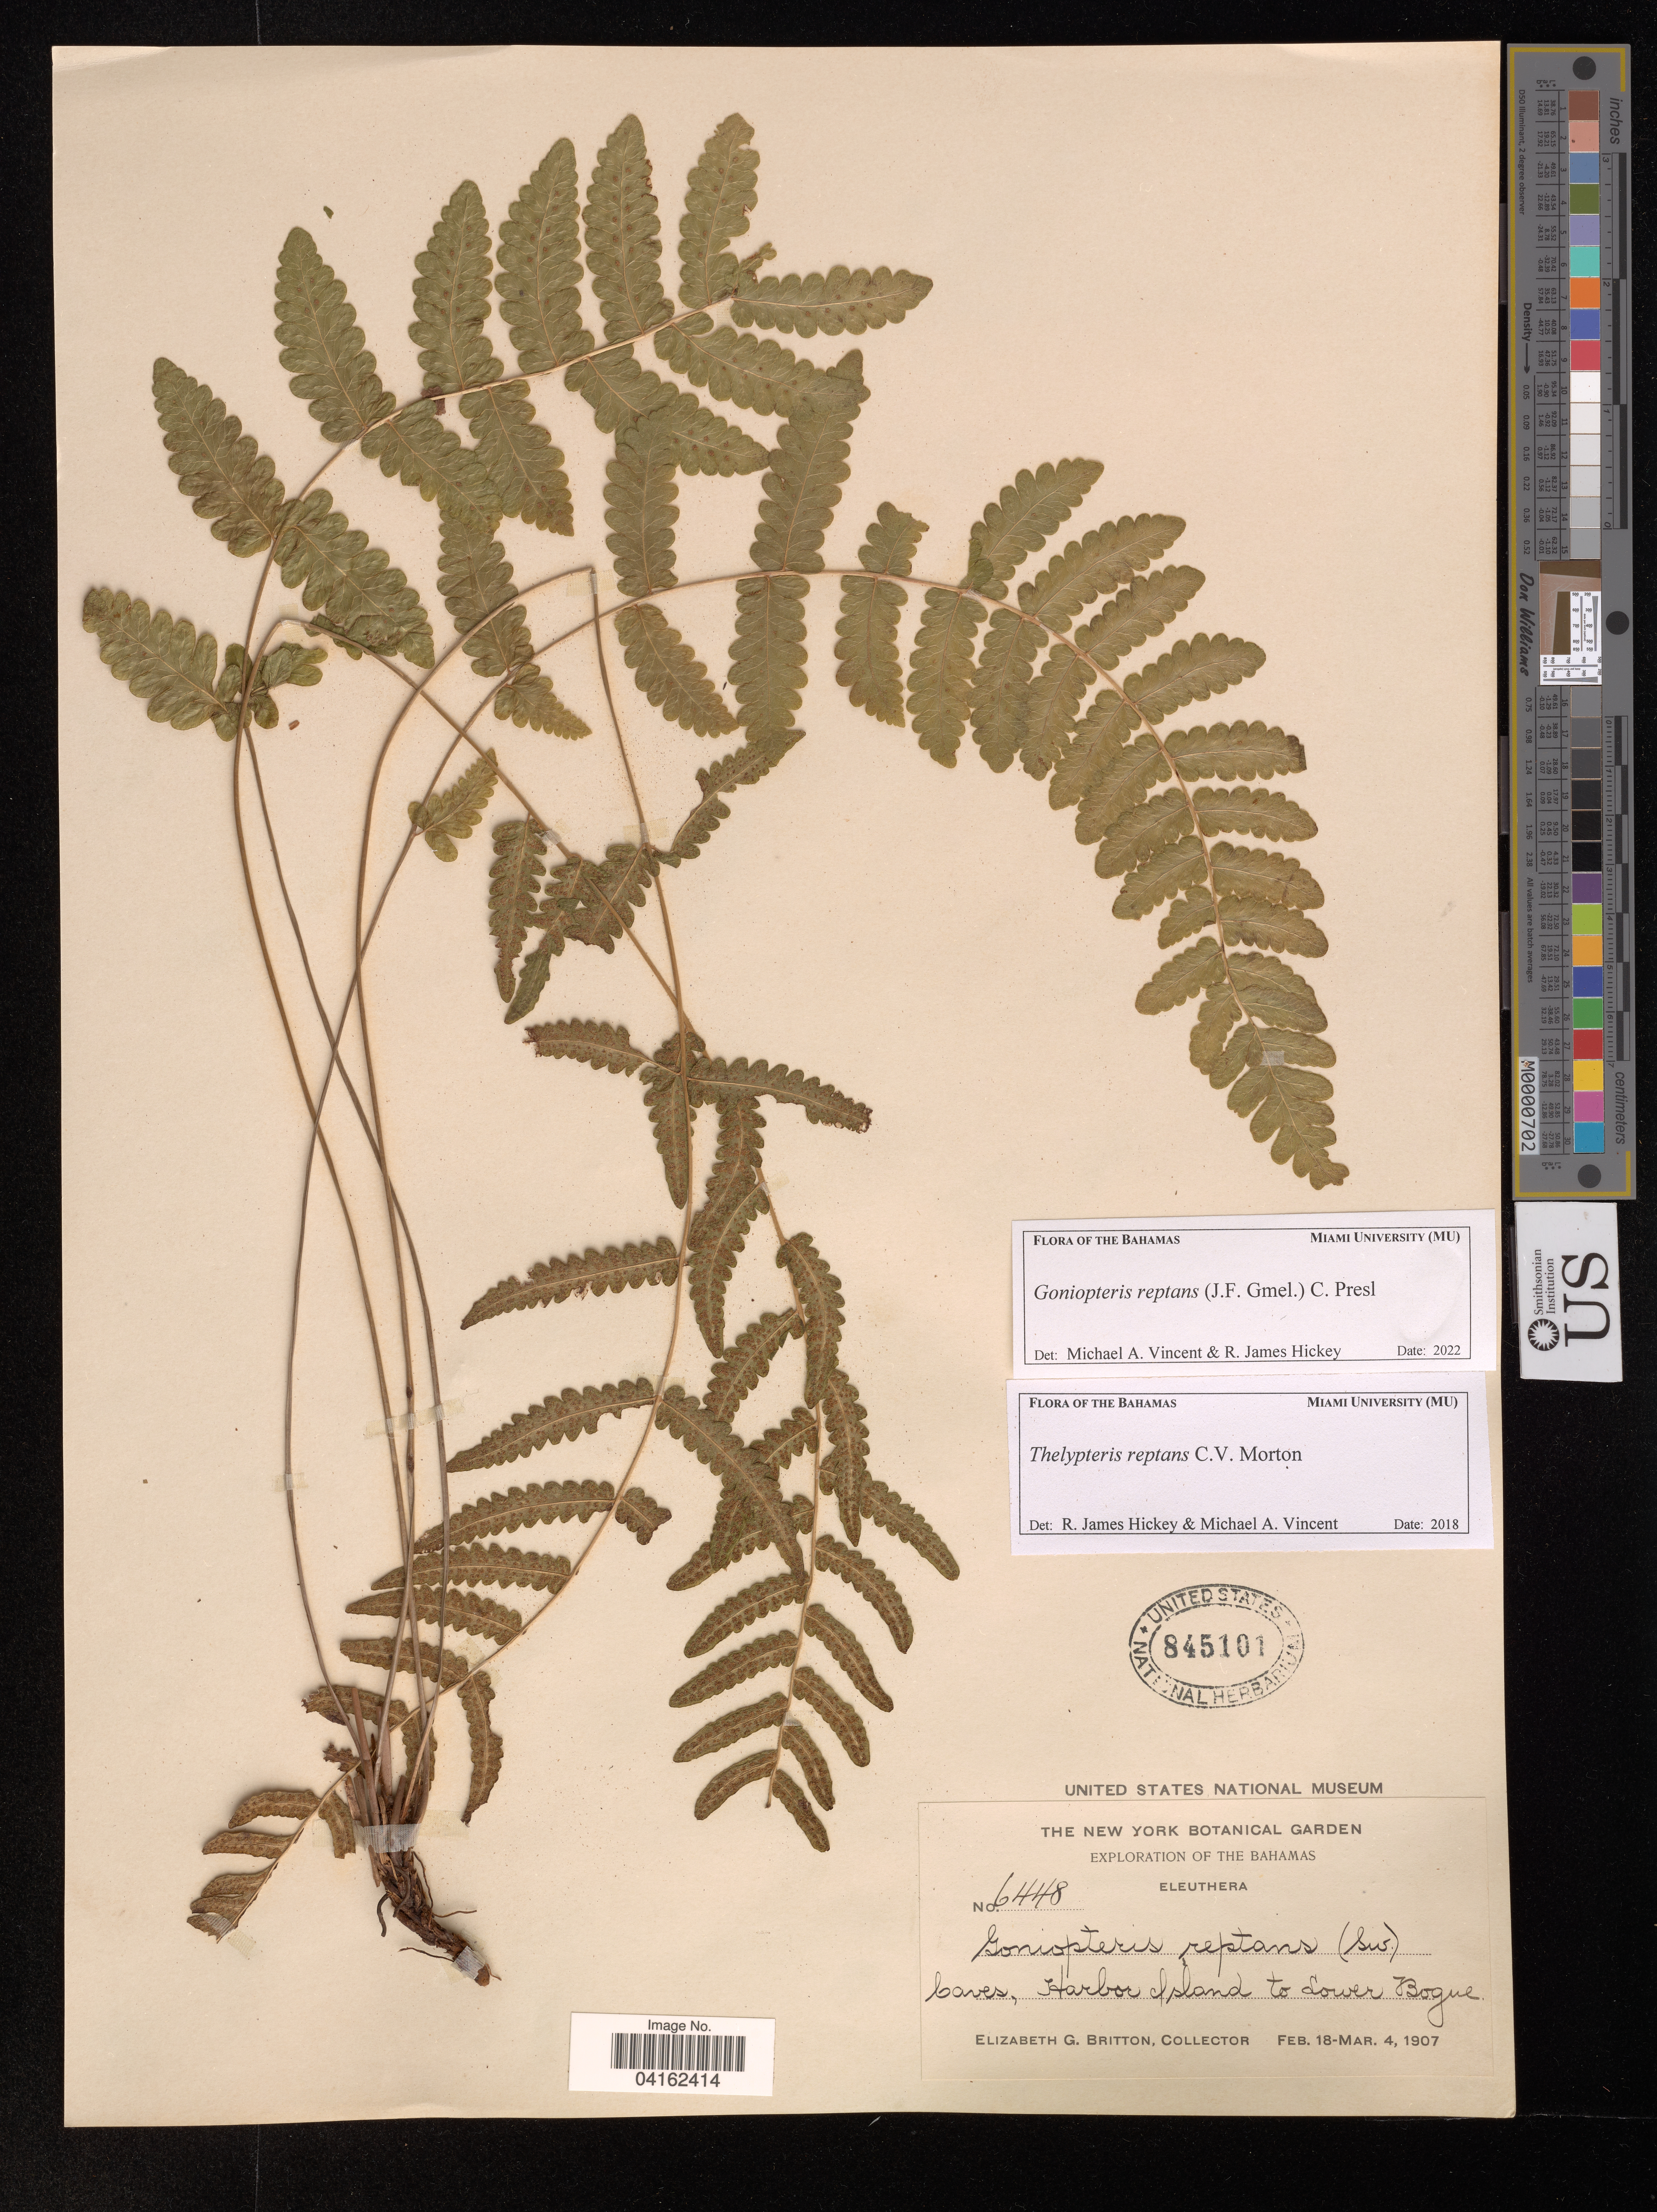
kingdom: Plantae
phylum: Tracheophyta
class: Polypodiopsida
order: Polypodiales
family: Thelypteridaceae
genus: Goniopteris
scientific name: Goniopteris reptans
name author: (J.F. Gmel.) C. Presl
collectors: E. G. Britton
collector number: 6448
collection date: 1907-02-18/1907-03-04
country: Bahamas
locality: Eleuthera. Caves, Harbor Island to Lower Bogue.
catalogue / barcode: US 845101